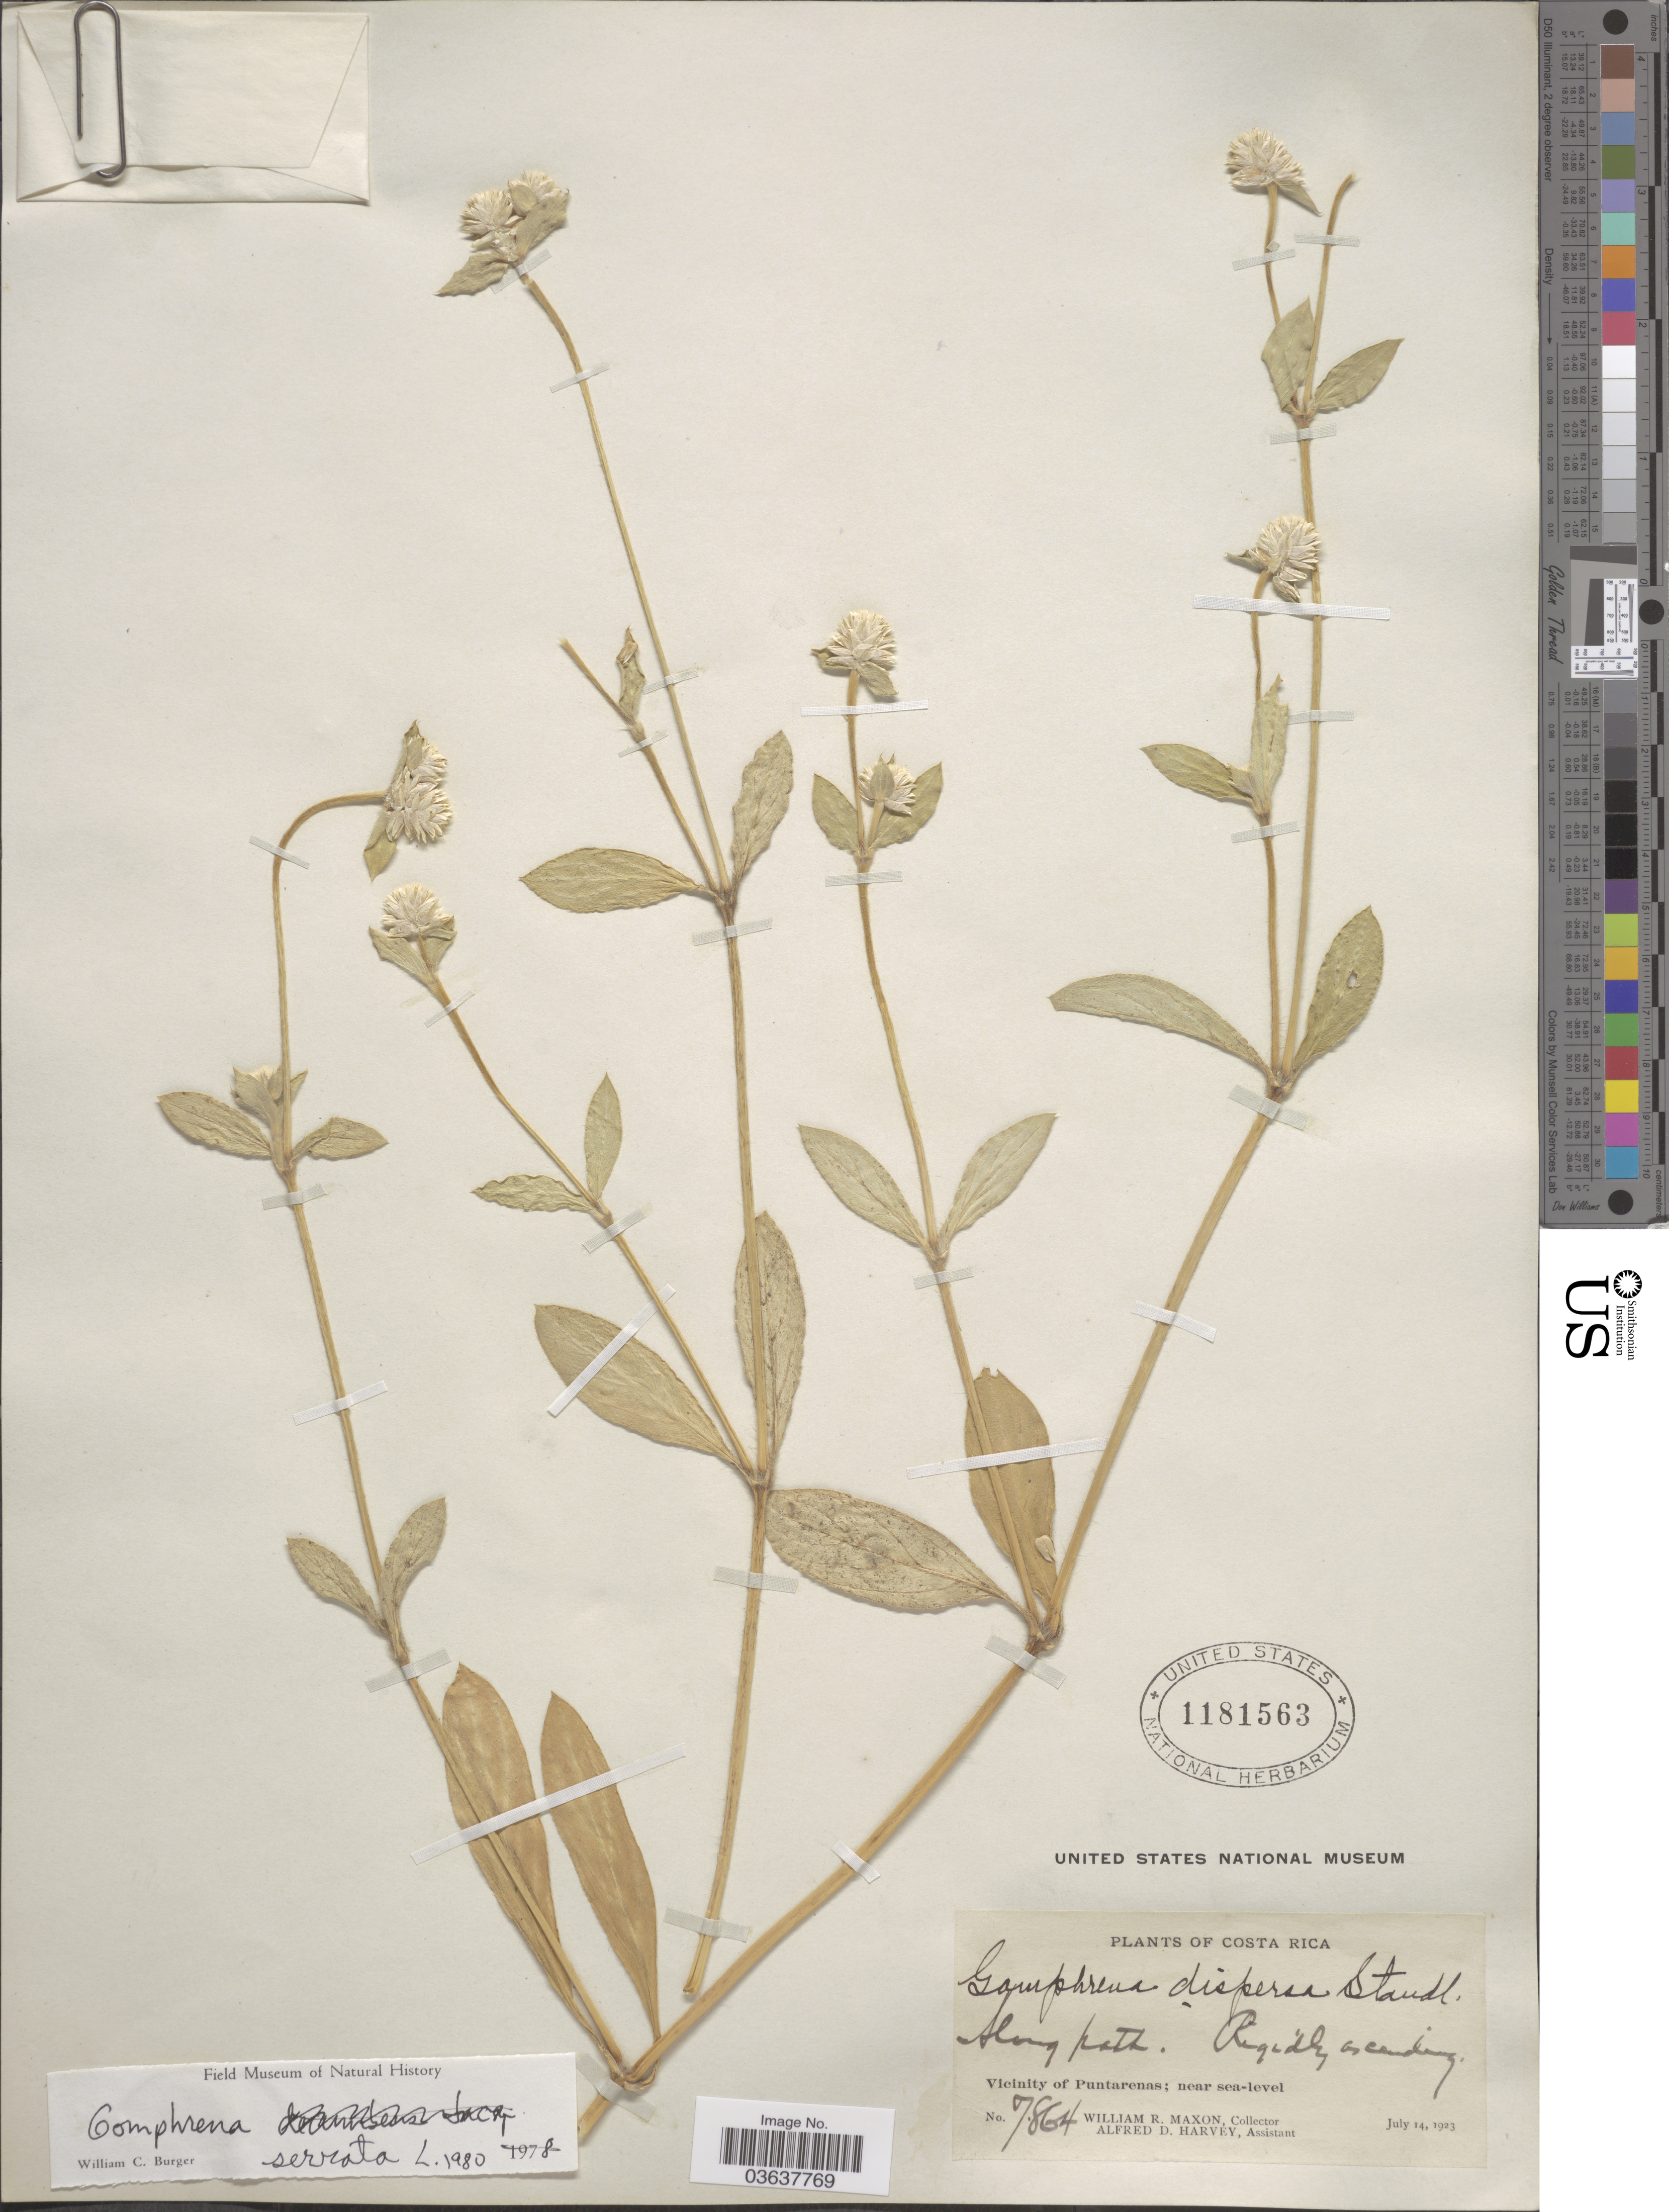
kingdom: Plantae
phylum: Tracheophyta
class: Magnoliopsida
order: Caryophyllales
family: Amaranthaceae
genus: Gomphrena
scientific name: Gomphrena serrata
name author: L.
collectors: W. R. Maxon & A. D. Harvey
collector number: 7864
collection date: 1923-07-14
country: Costa Rica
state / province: Puntarenas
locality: Along path. Vicinity of Puntarenas.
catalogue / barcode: US 1181563